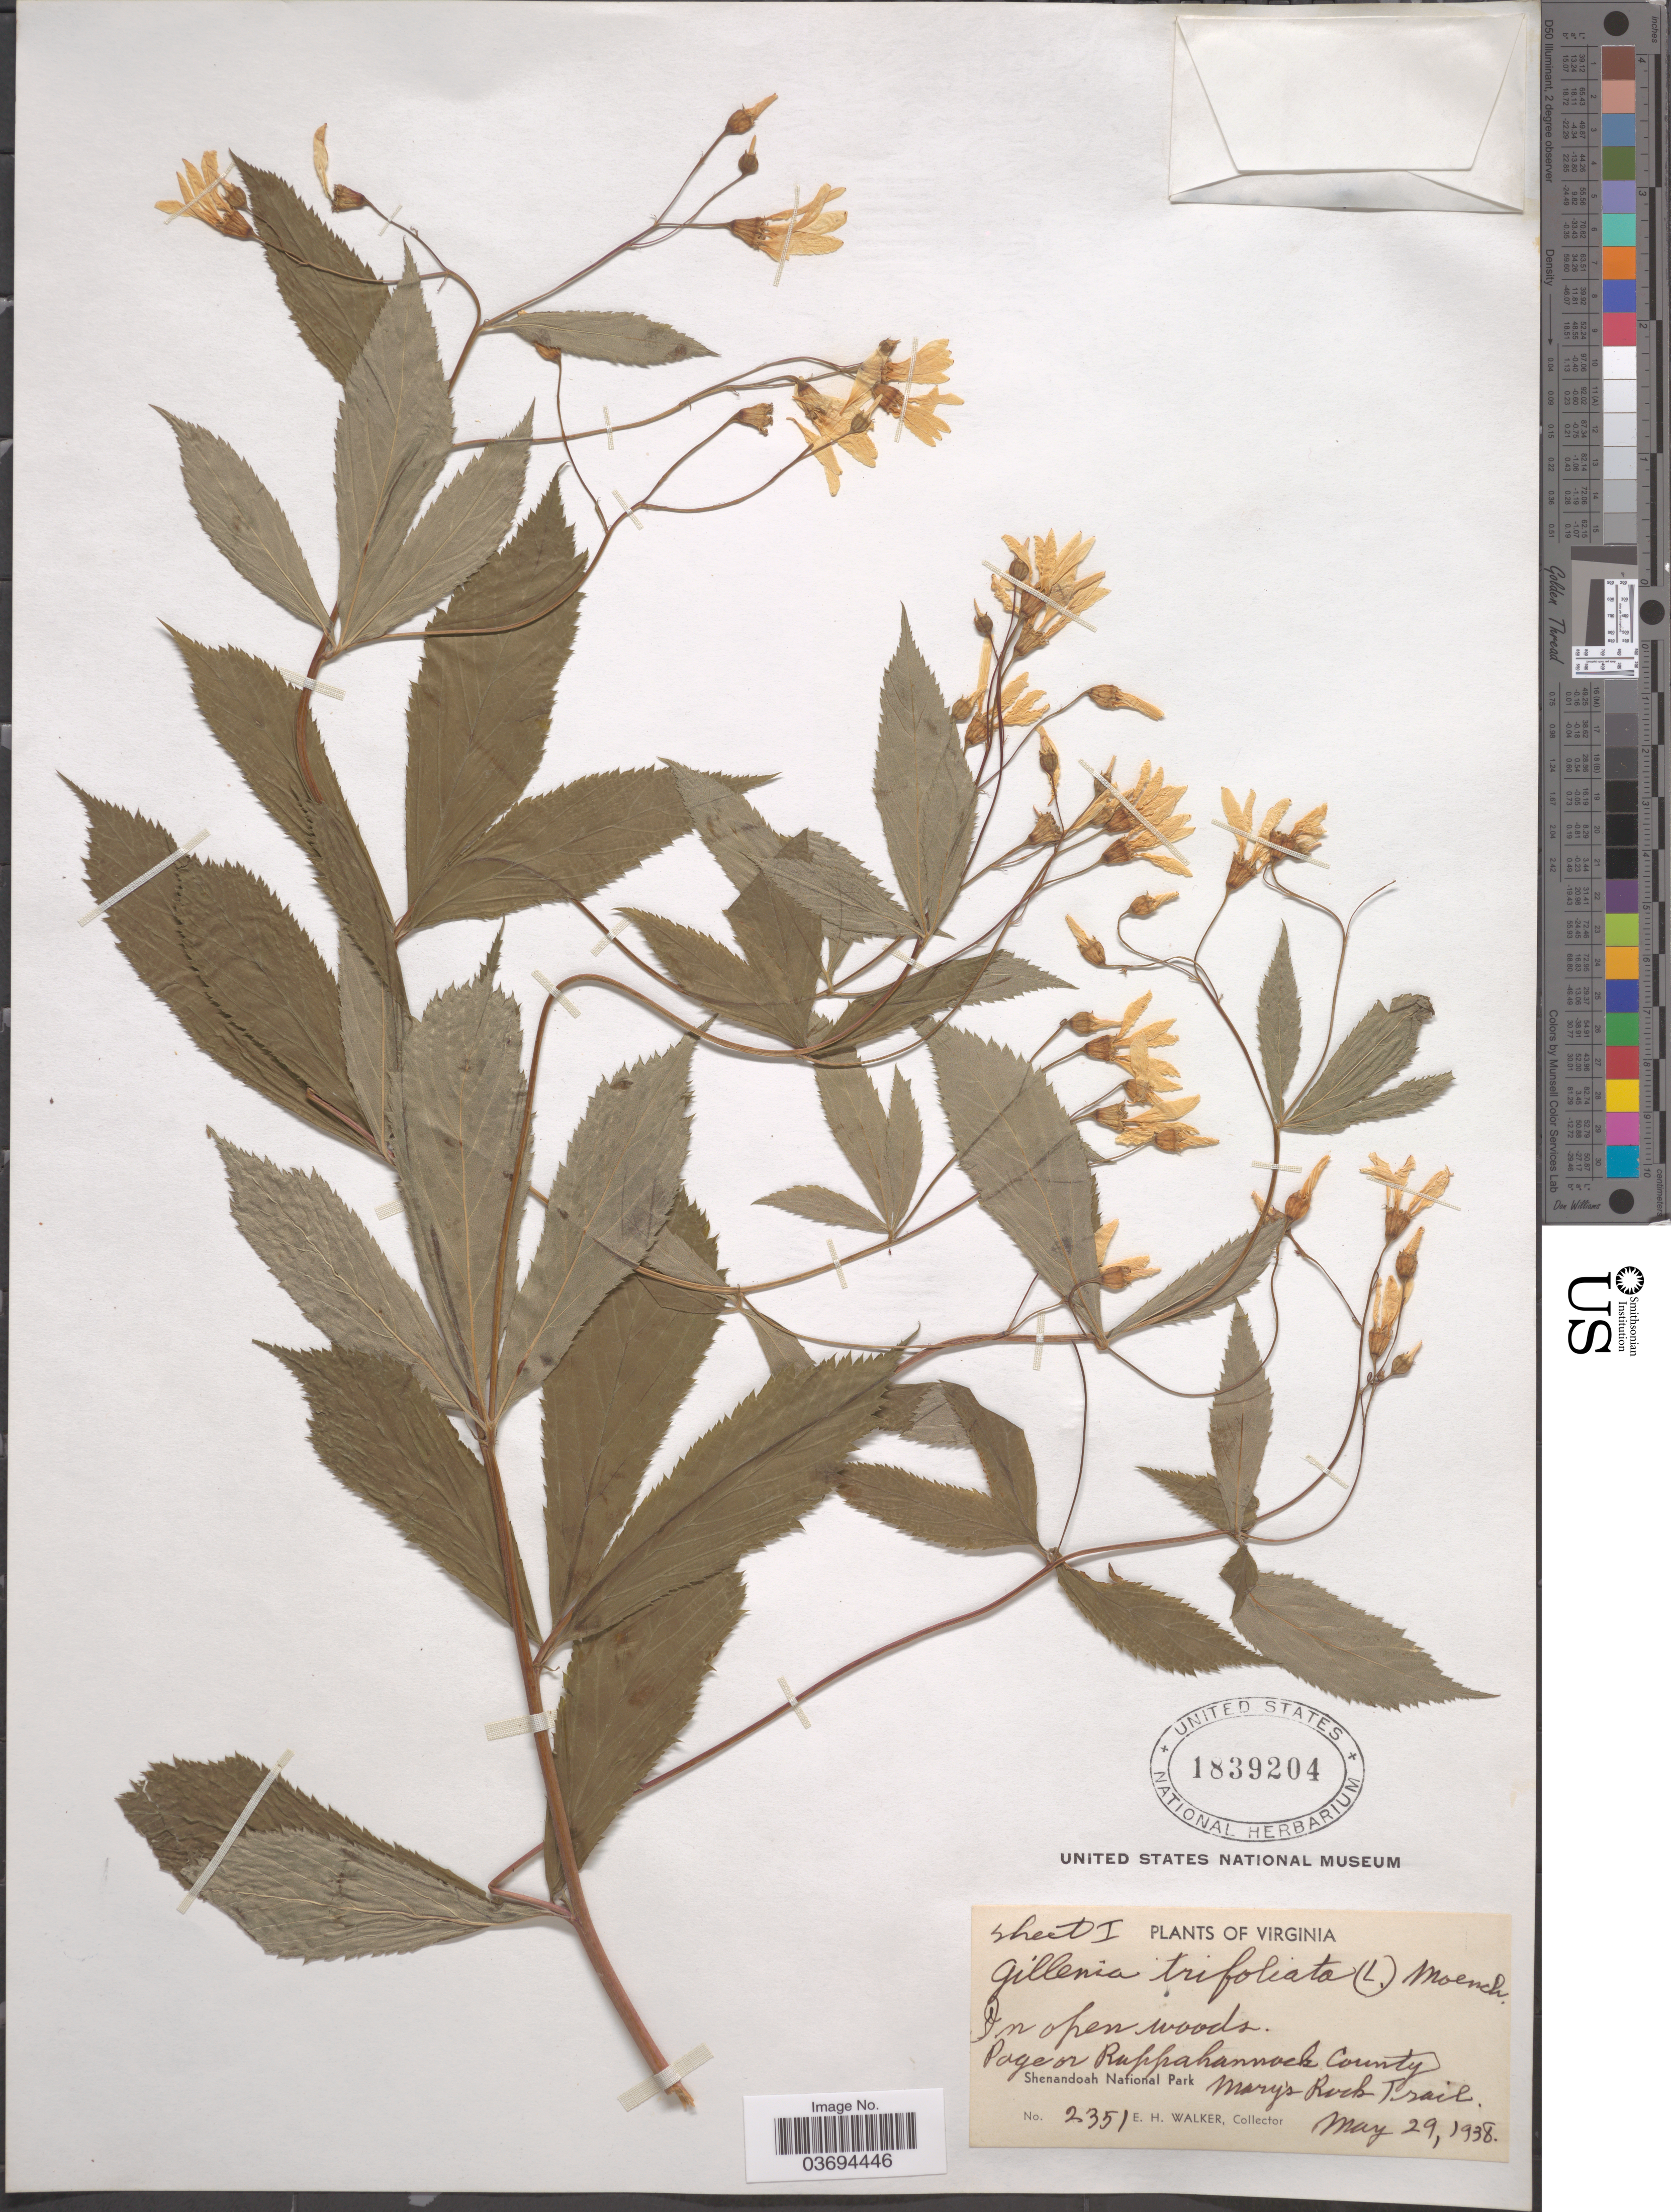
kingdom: Plantae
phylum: Tracheophyta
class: Magnoliopsida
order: Rosales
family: Rosaceae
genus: Gillenia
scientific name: Gillenia trifoliata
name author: (L.) Moench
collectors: E. H. Walker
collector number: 2351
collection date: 1938-05-29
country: United States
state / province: Virginia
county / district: Page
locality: Page or Ruppahannock County. Shenandoah National Park. Mary's Rock Trail.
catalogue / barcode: US 1839204